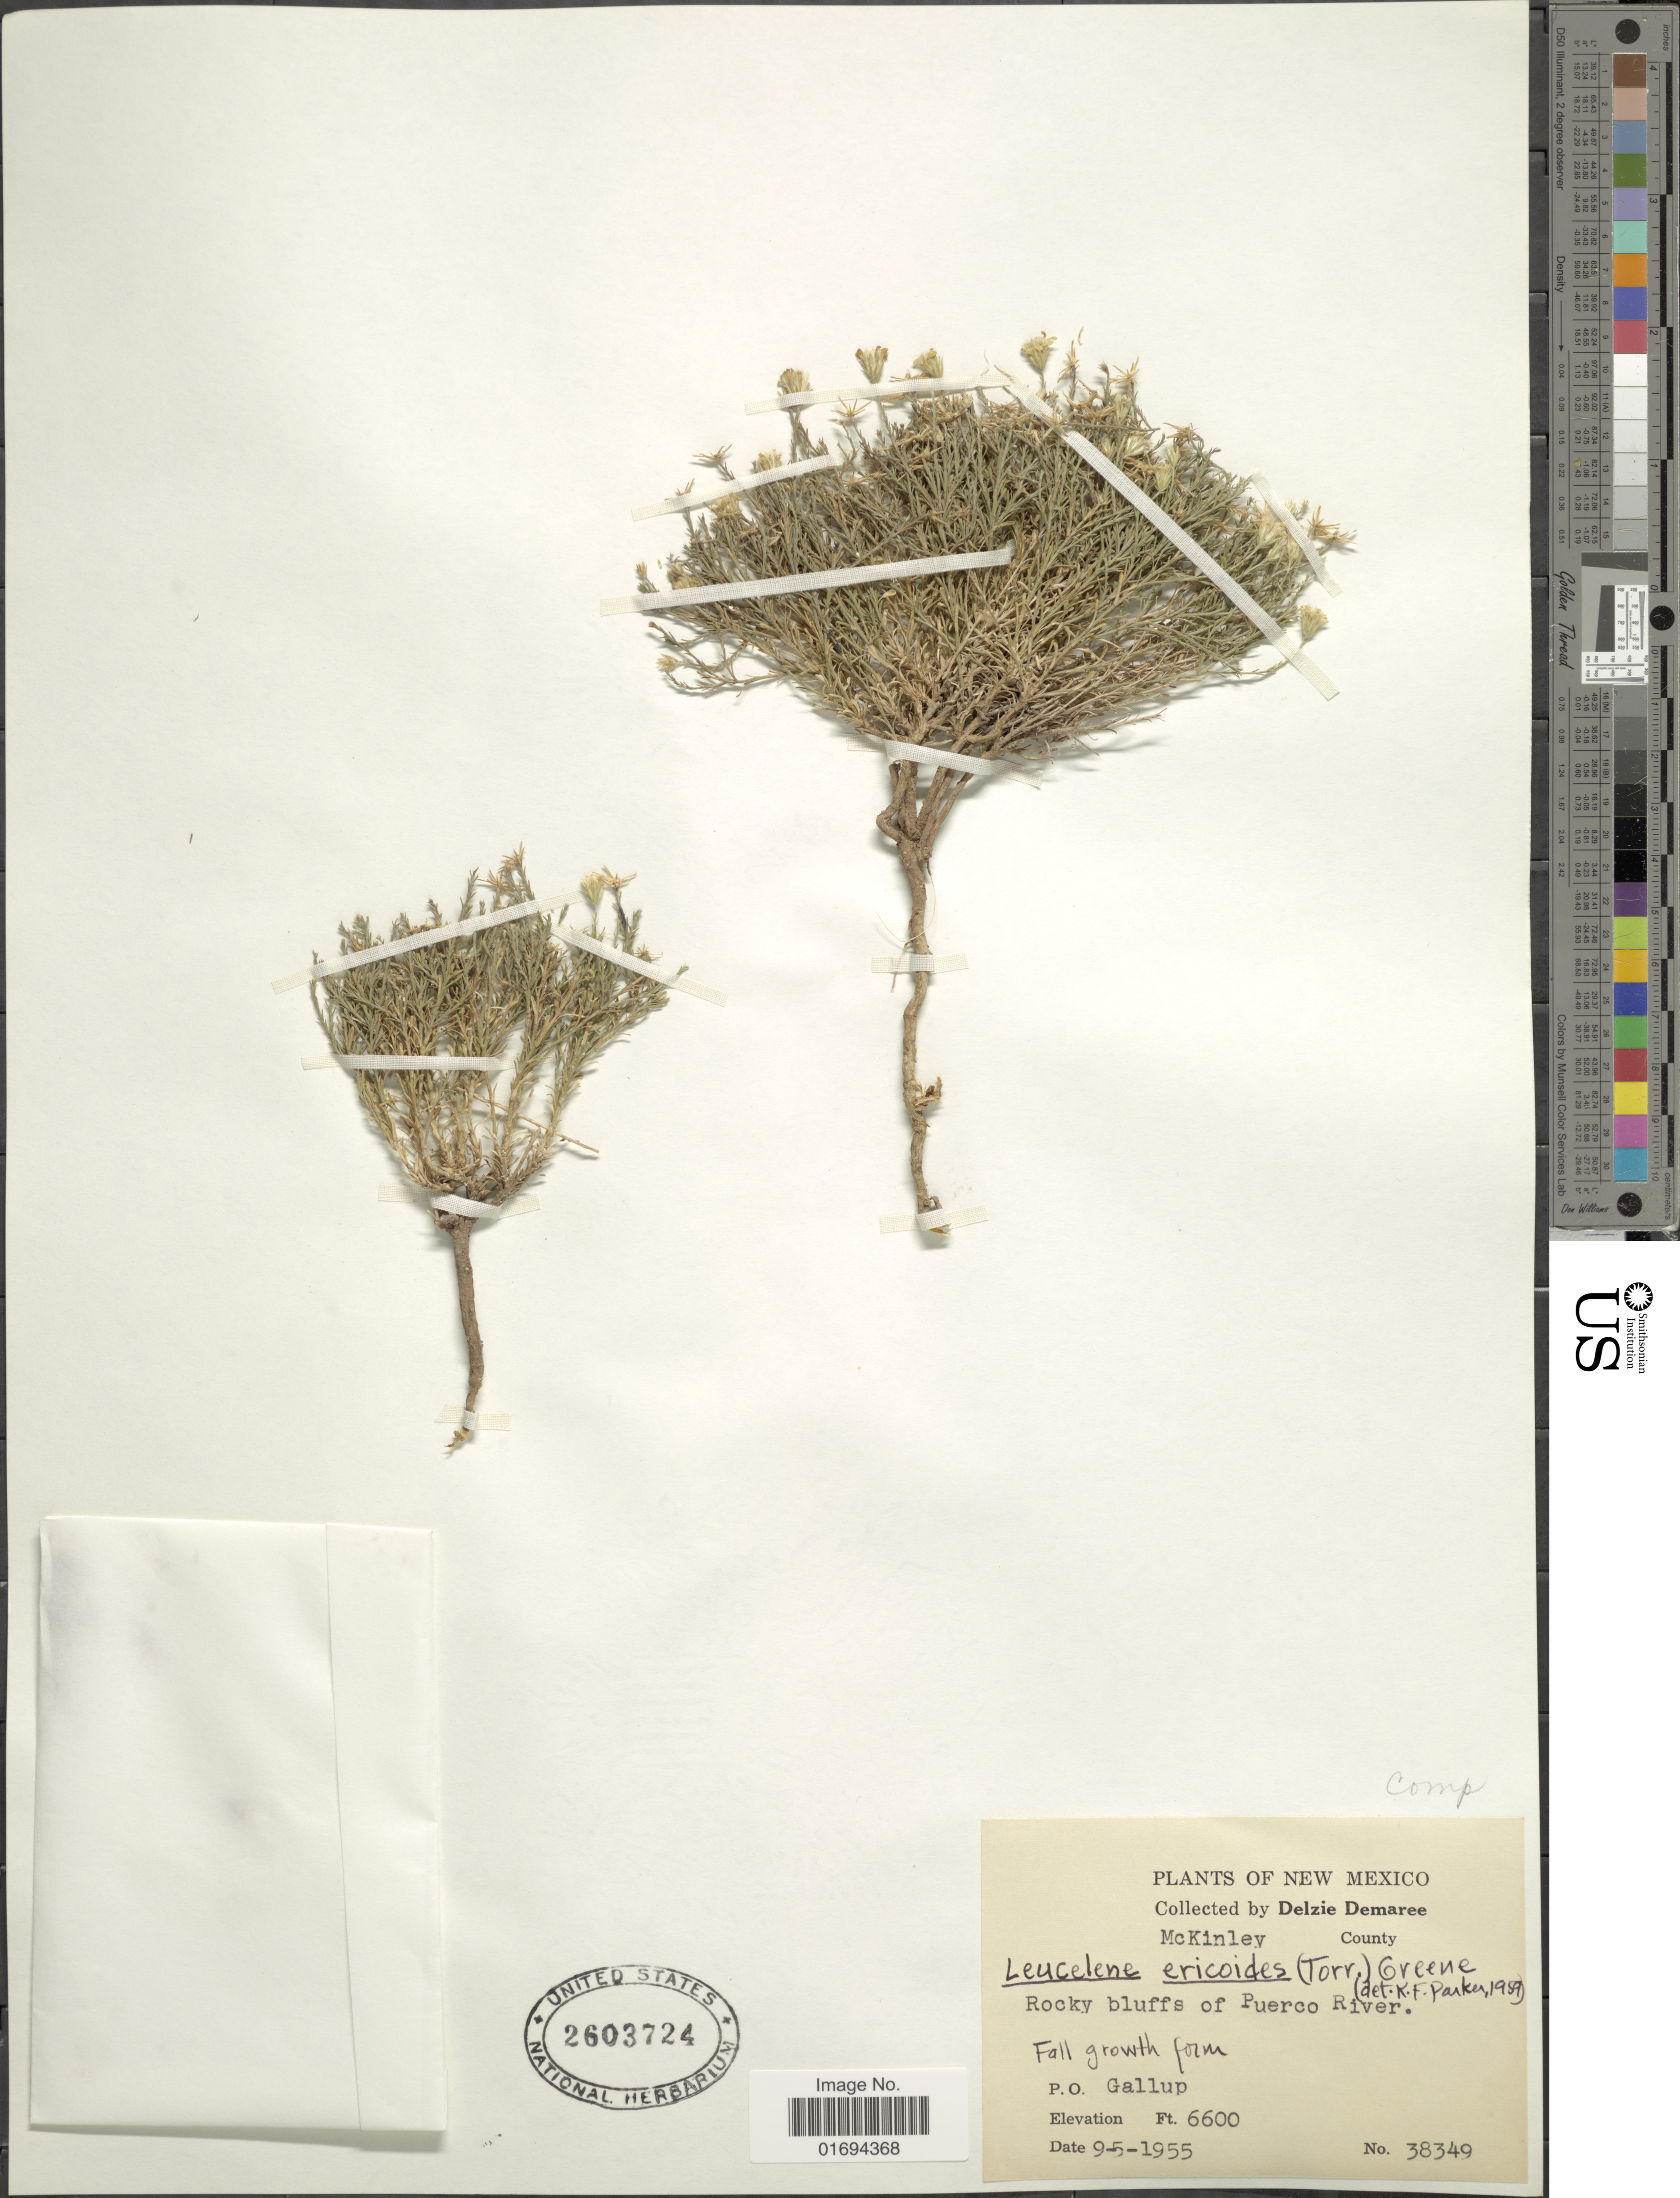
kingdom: Plantae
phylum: Tracheophyta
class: Magnoliopsida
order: Asterales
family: Asteraceae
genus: Chaetopappa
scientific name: Chaetopappa ericoides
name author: (Torr.) G.L. Nesom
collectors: D. Demaree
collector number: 38349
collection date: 1955-09-05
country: United States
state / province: New Mexico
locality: McKinley County, Rocky bluffs of Puerco River, P. O. T Gallup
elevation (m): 2012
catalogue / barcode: US 2603724